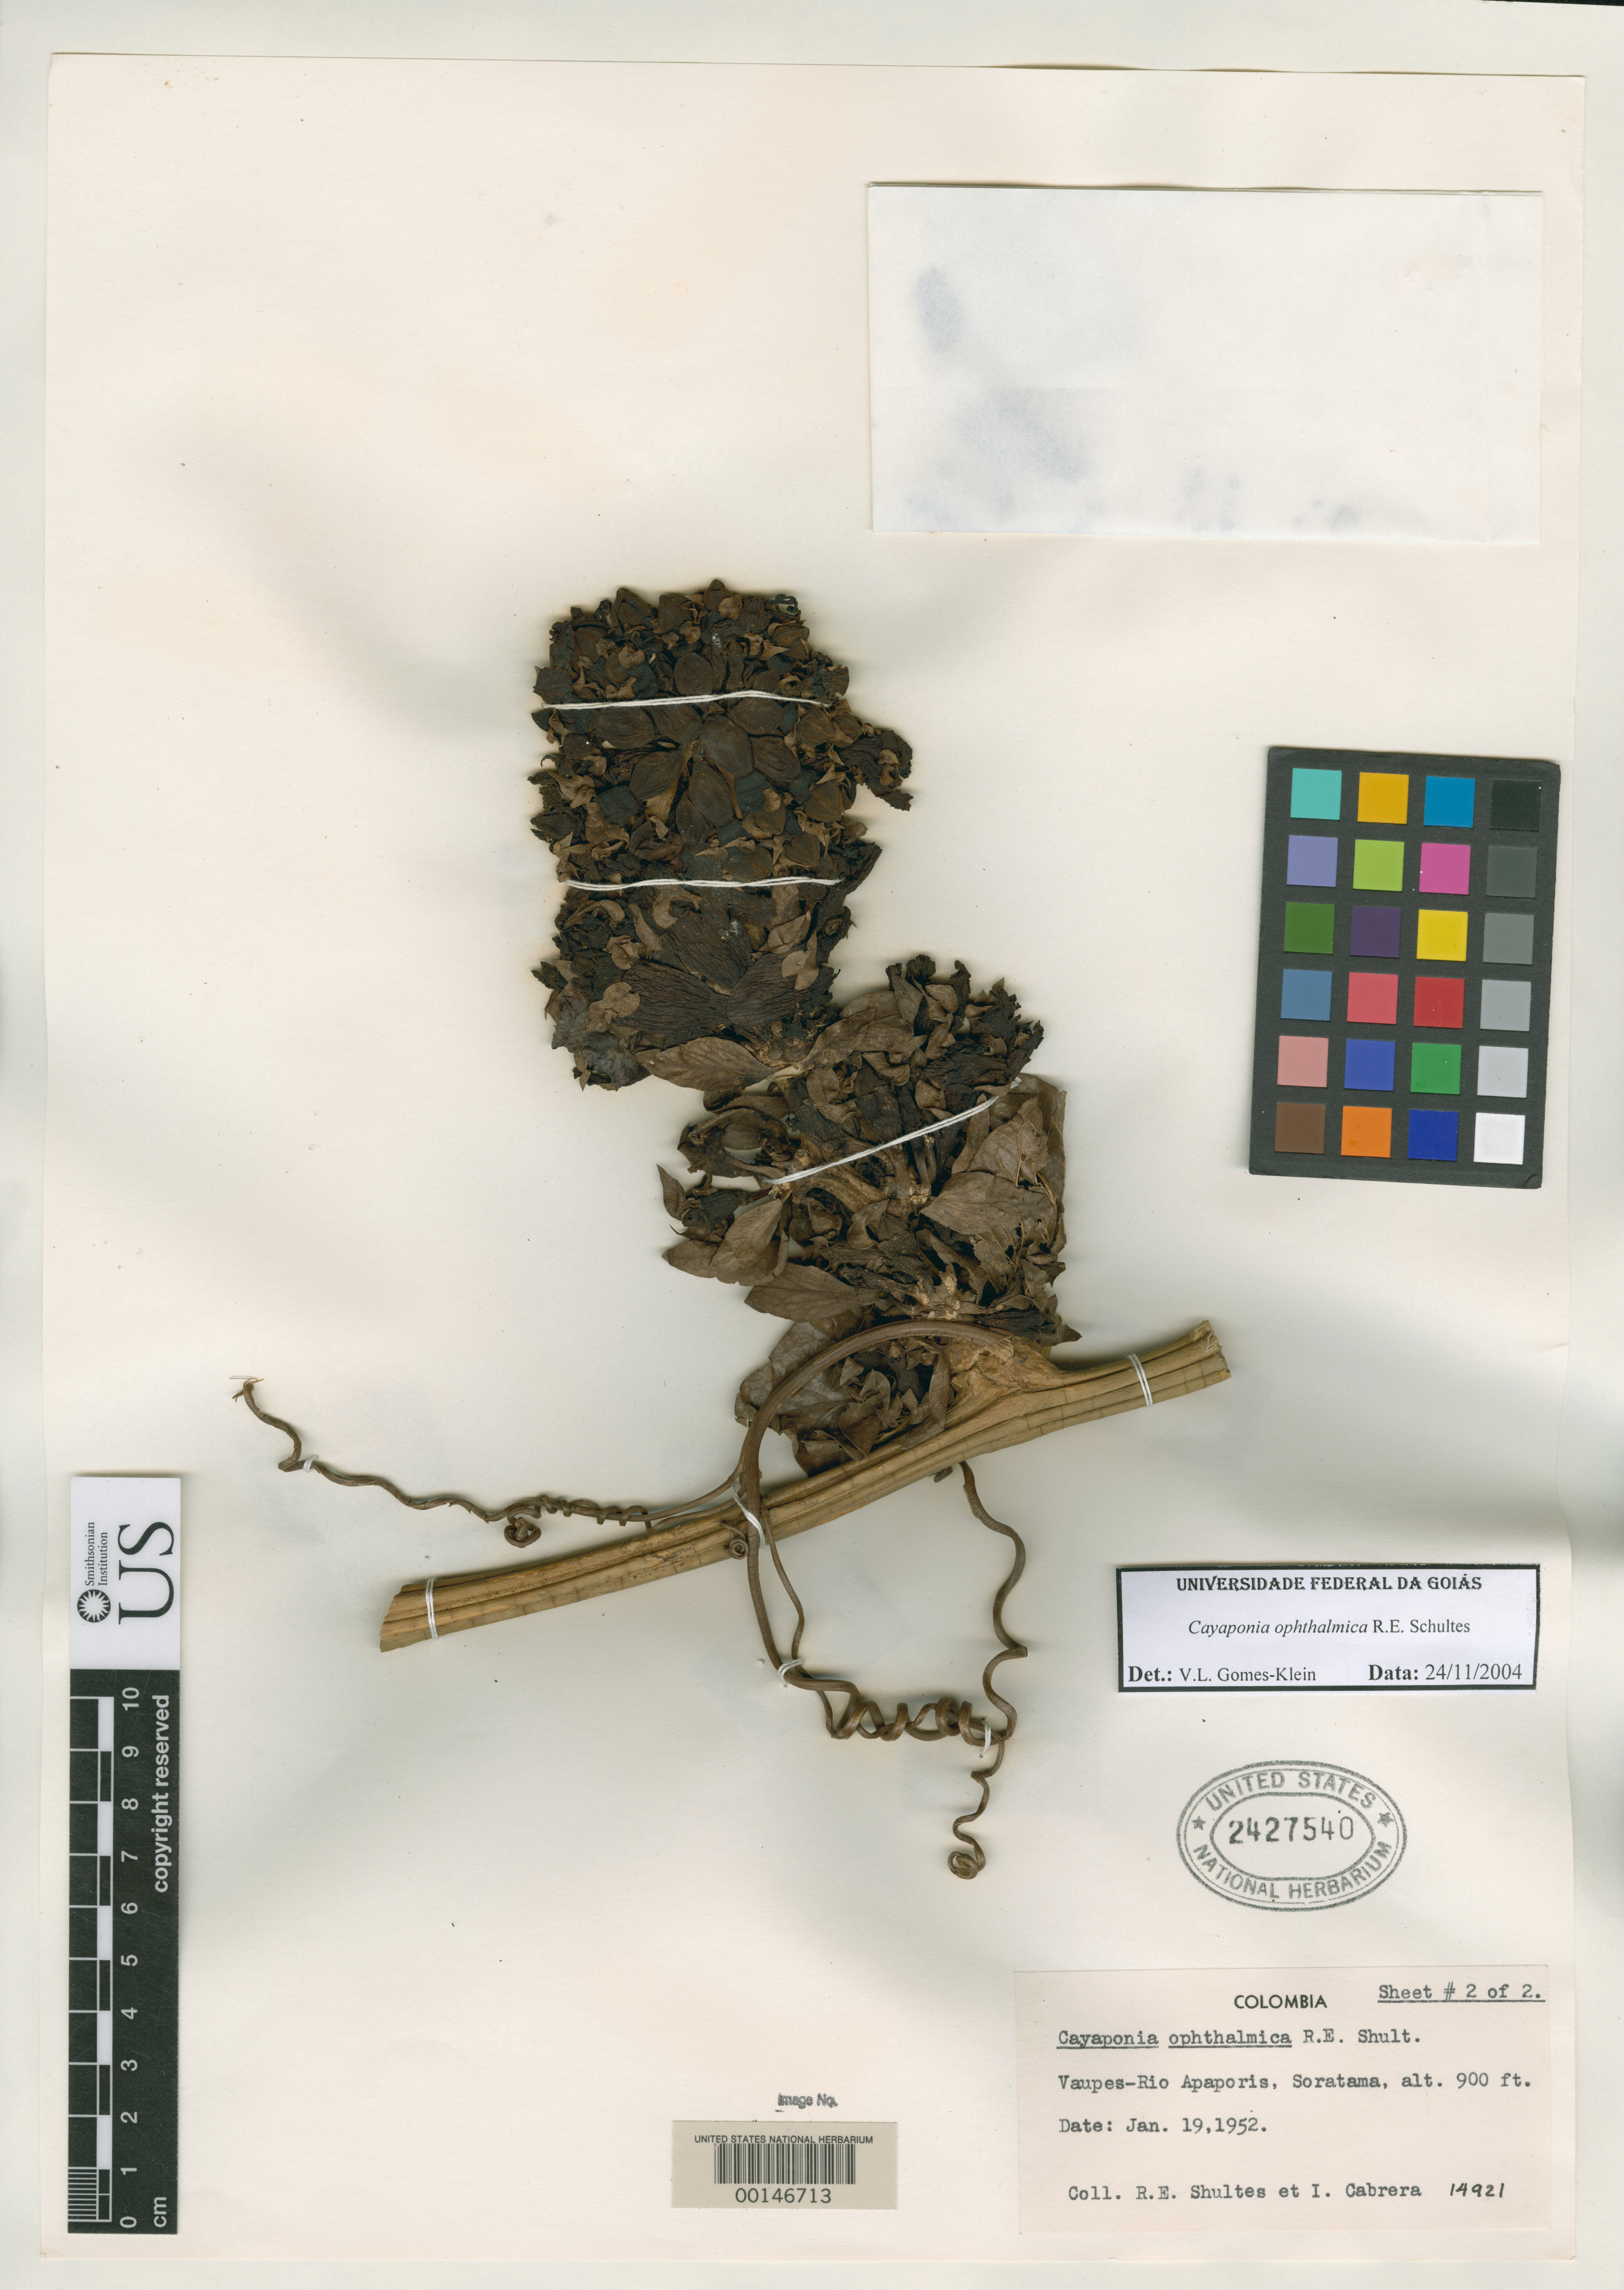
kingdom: Plantae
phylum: Tracheophyta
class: Magnoliopsida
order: Cucurbitales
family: Cucurbitaceae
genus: Cayaponia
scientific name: Cayaponia ophthalmica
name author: R.E. Schult.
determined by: Klein, V. L. G., Universidade Federal da Goias (BRAZIL)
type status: Isotype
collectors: R. E. Schultes & I. Cabrera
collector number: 14921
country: Colombia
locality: Vaupes-Rio Apaporis, Soratama.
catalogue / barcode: US 2427540